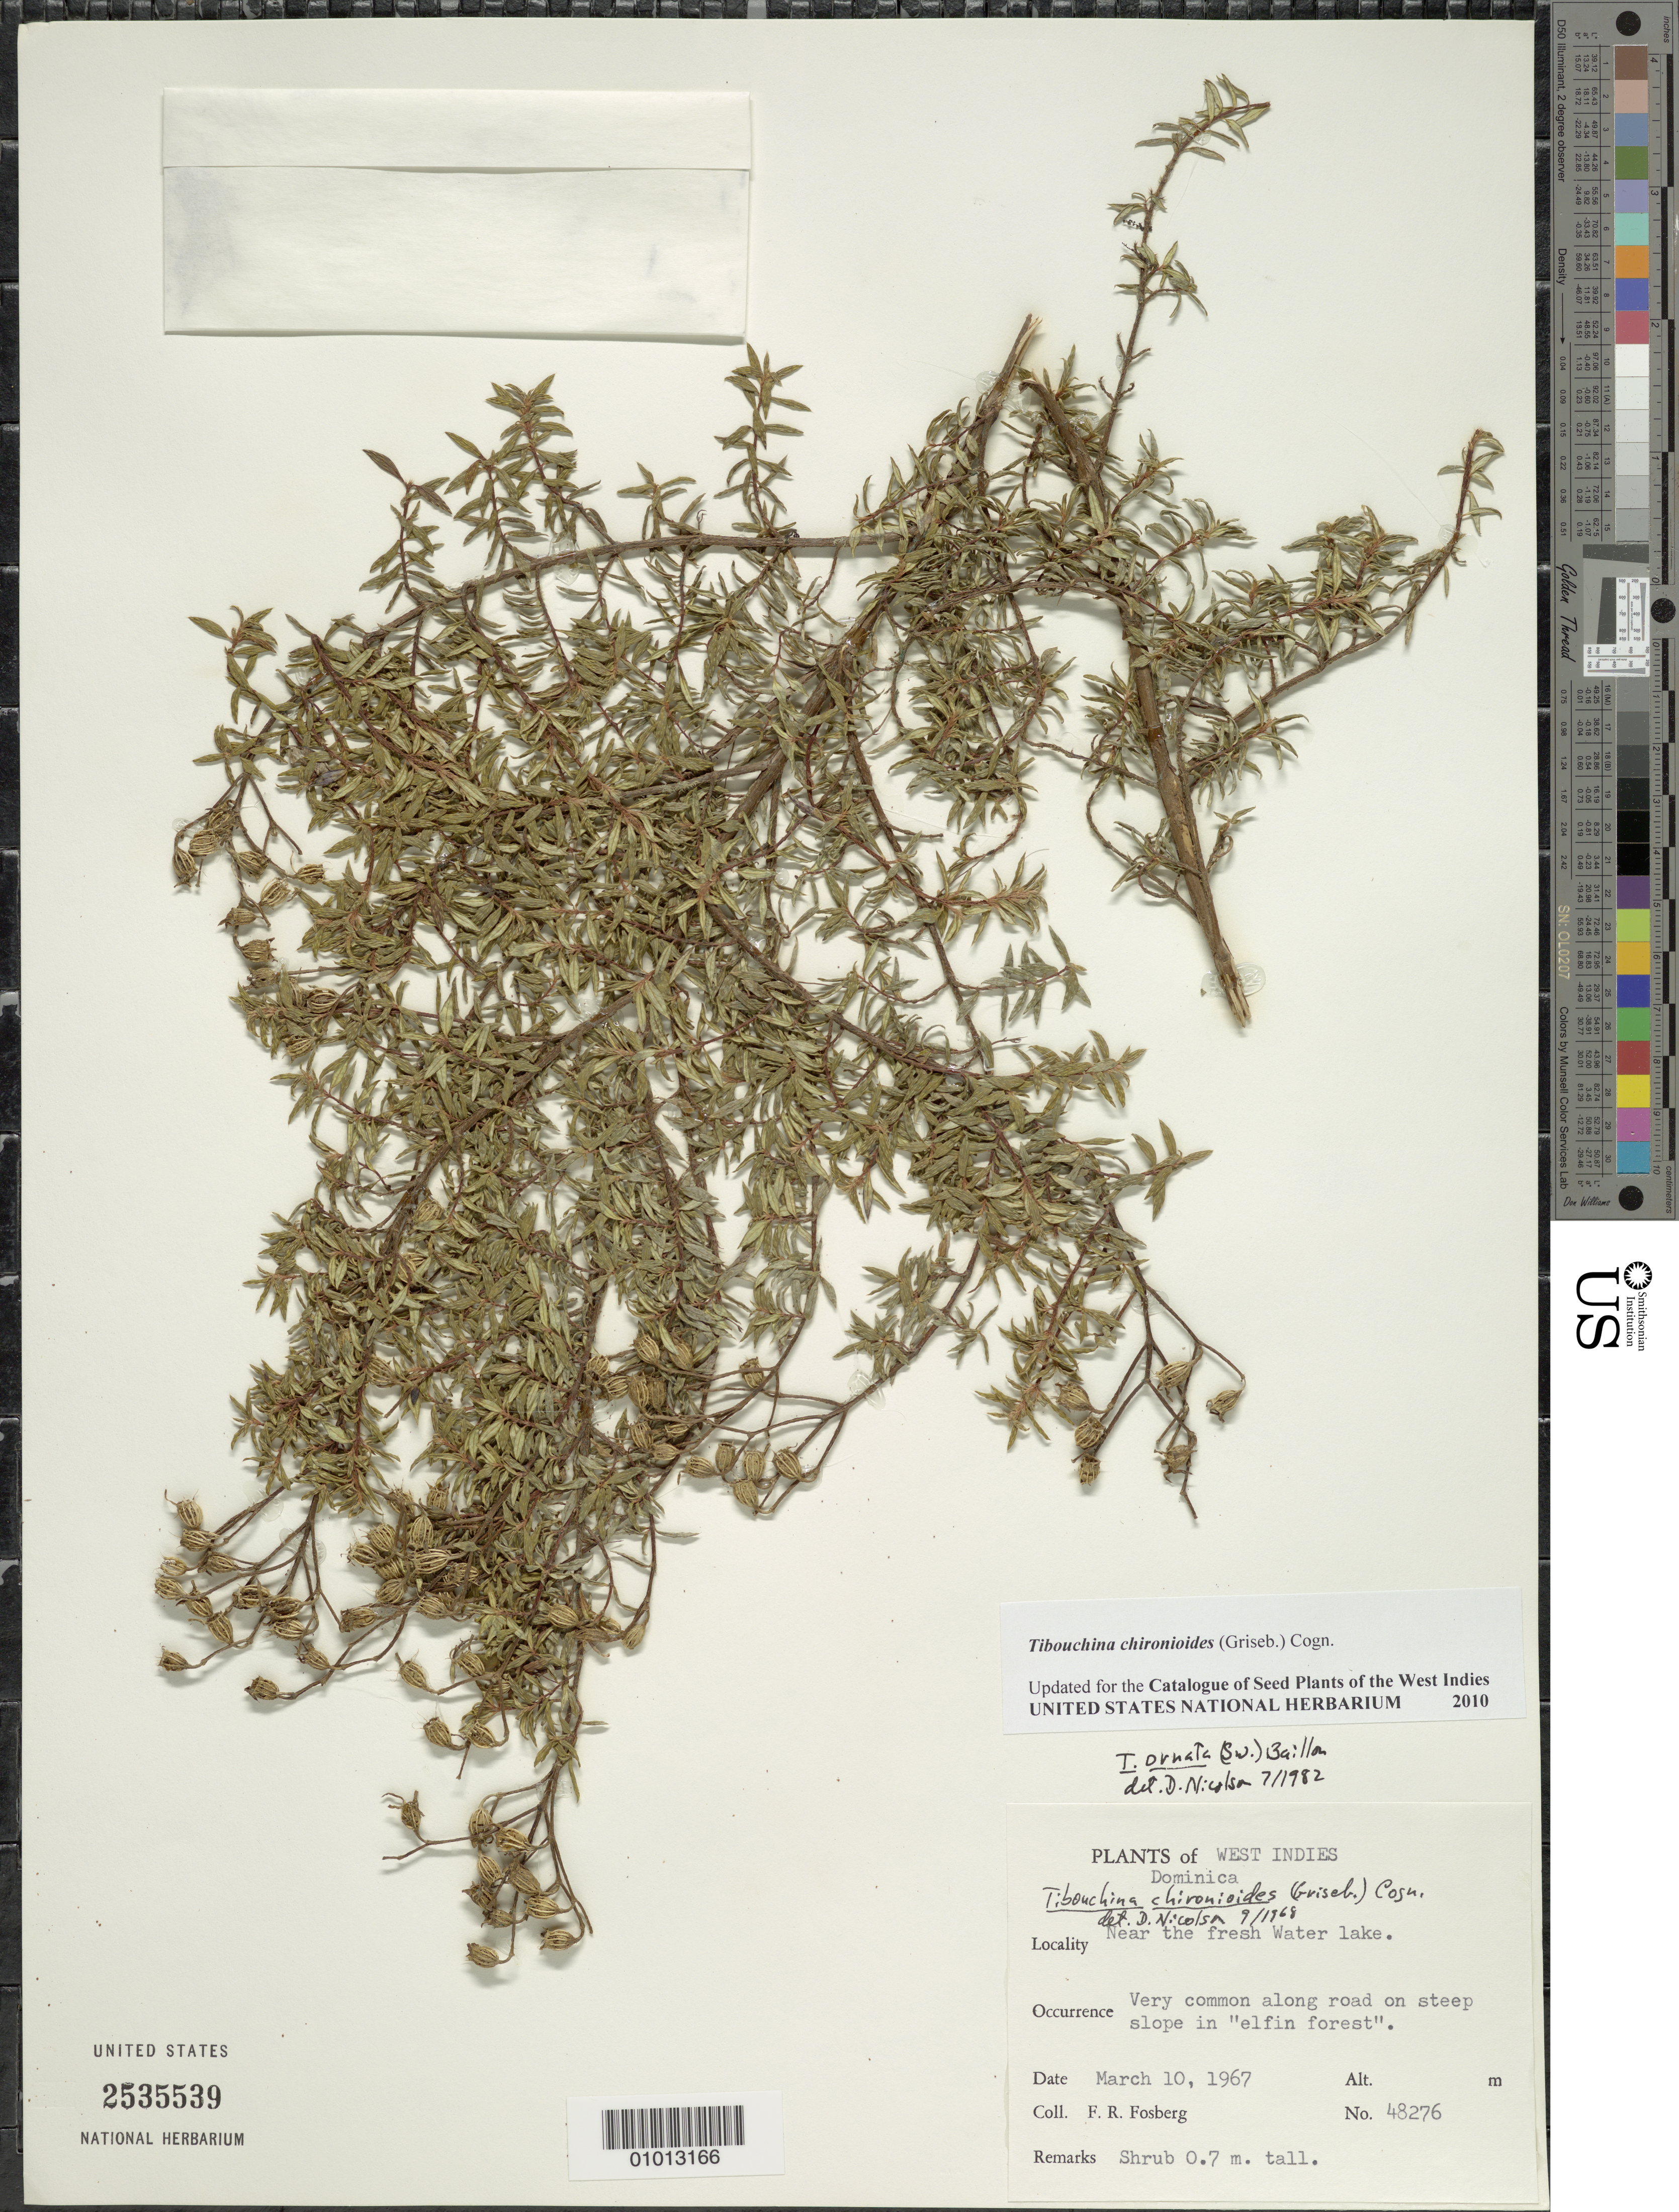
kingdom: Plantae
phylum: Tracheophyta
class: Magnoliopsida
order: Myrtales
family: Melastomataceae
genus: Chaetogastra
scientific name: Chaetogastra chironioides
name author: Griseb.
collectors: F. R. Fosberg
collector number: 48276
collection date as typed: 10 Mar 1967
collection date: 1967-03-10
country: Dominica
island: Dominica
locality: Near the Fresh Water Lake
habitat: Very common along road on steep slope in "elfin forest"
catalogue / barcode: US 2535539